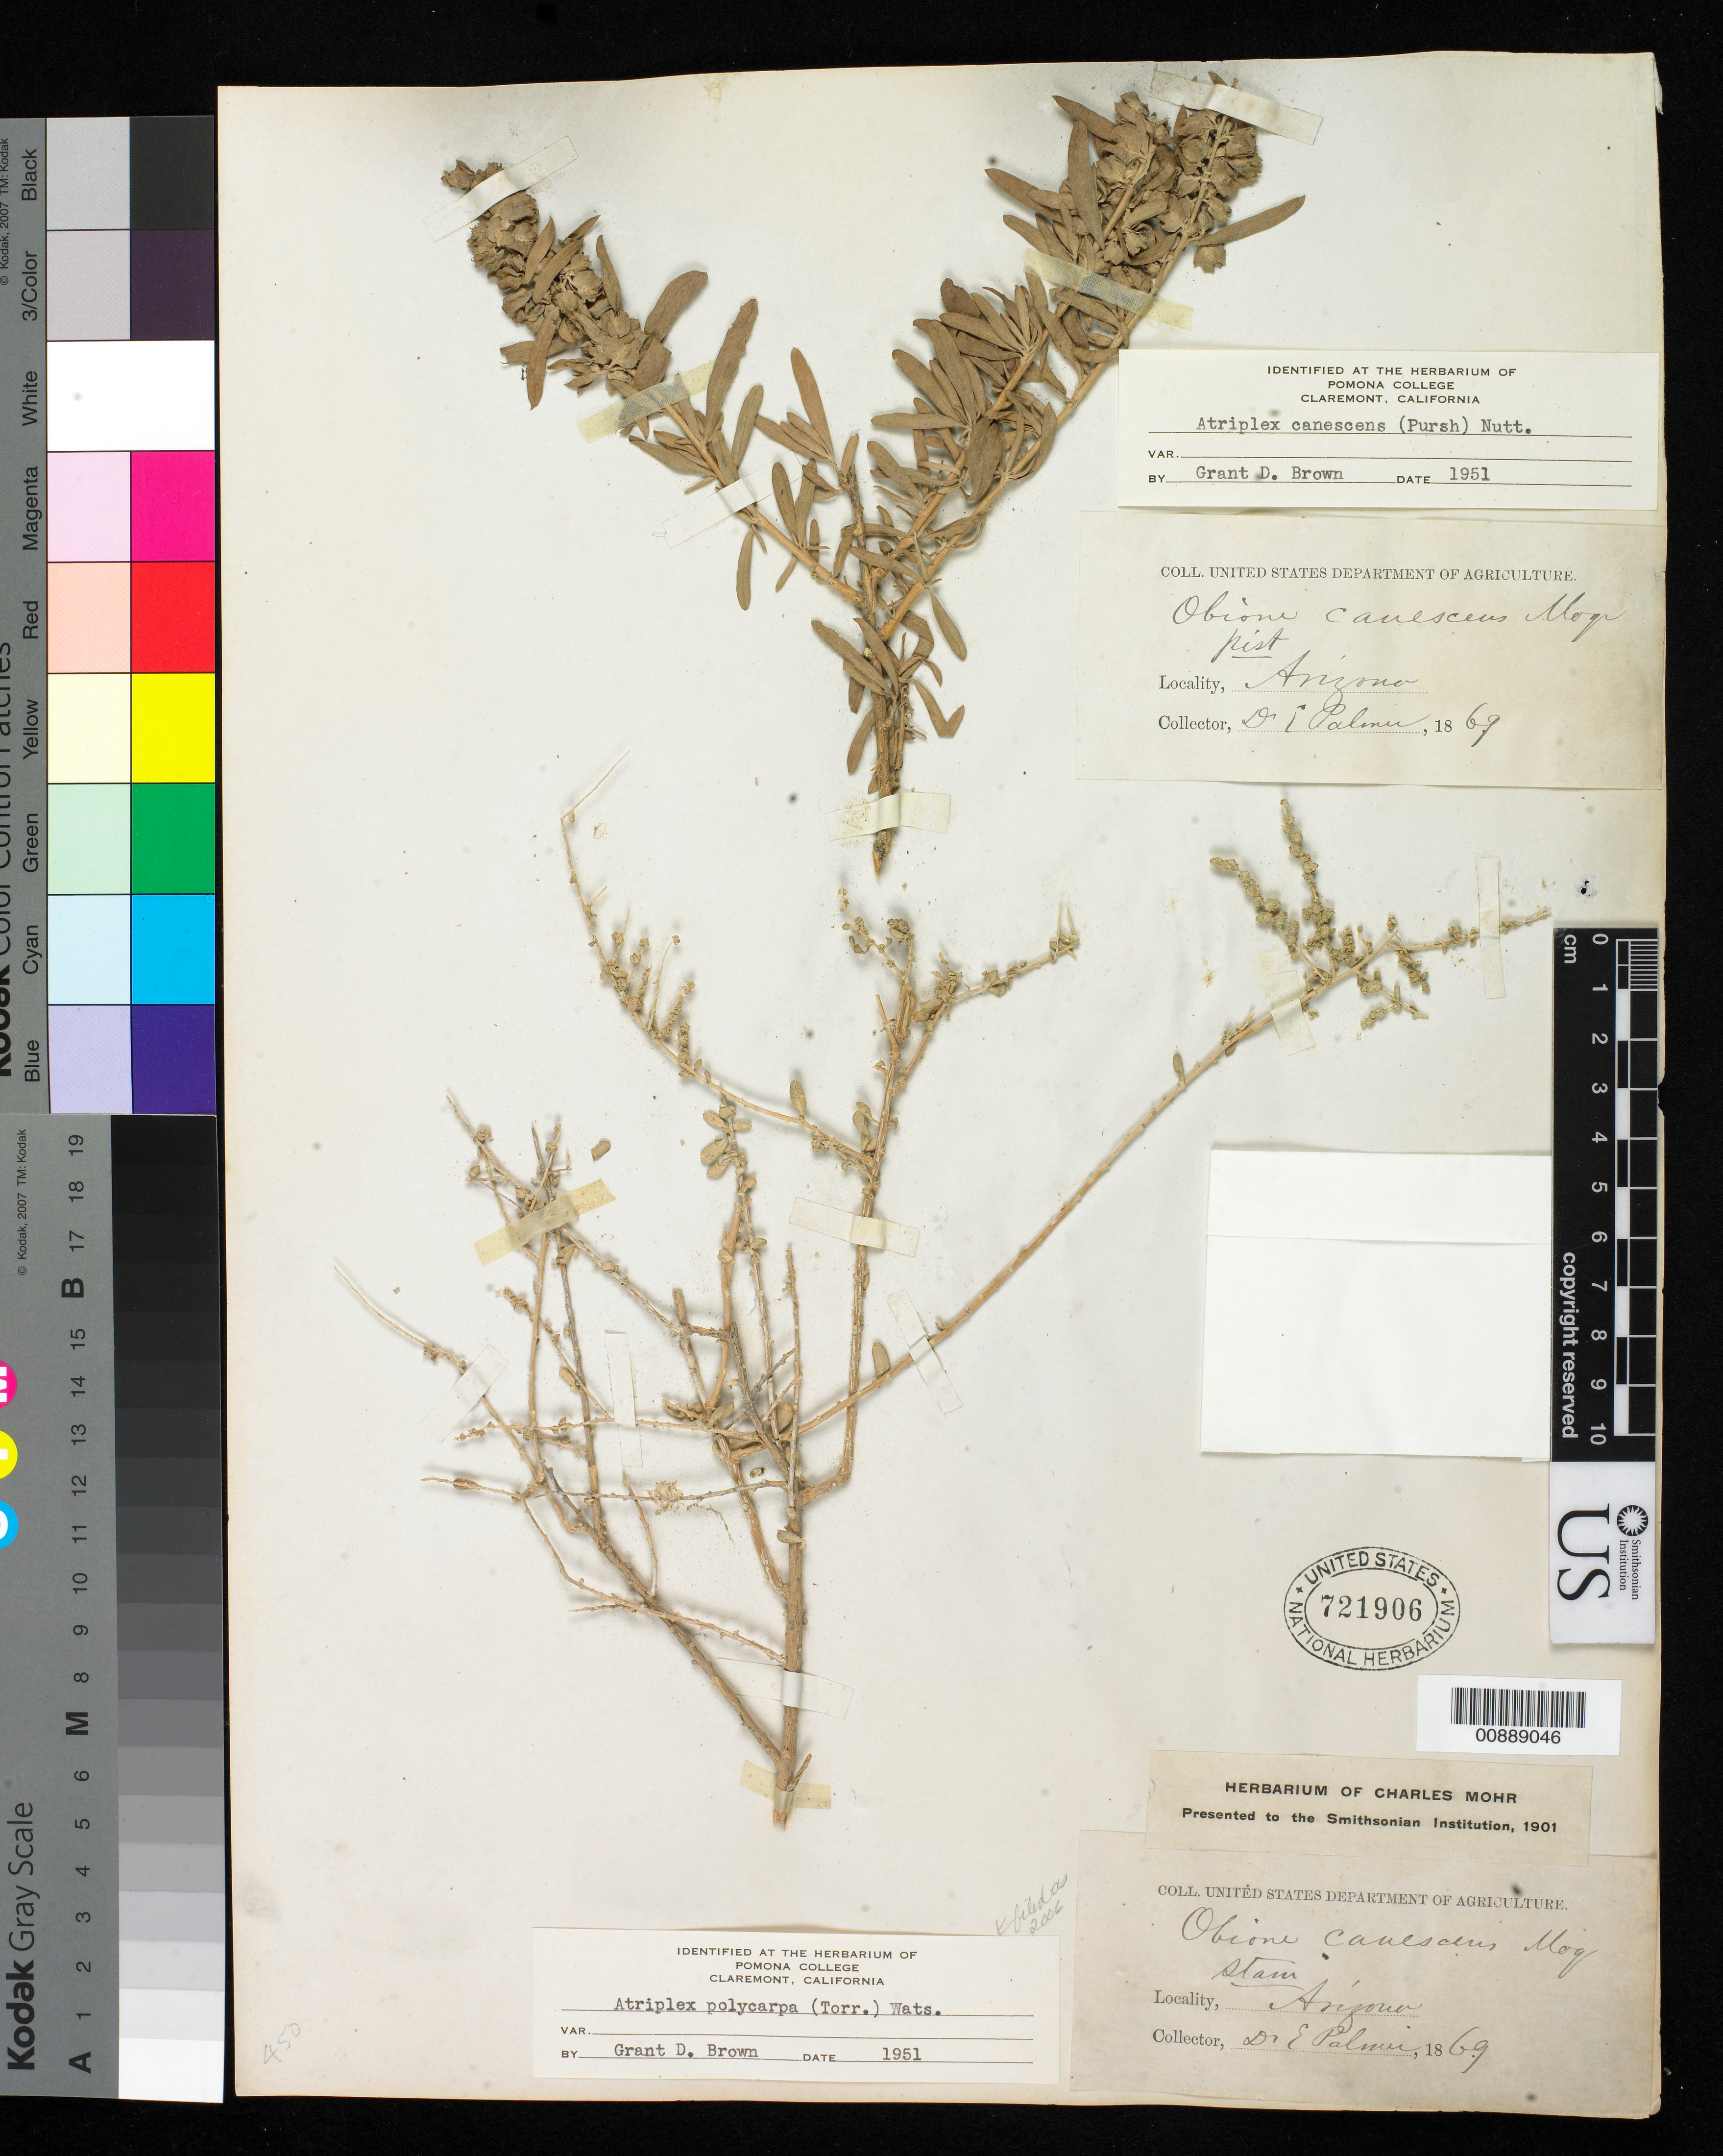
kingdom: Plantae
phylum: Tracheophyta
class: Magnoliopsida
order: Caryophyllales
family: Amaranthaceae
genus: Atriplex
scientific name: Atriplex polycarpa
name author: (Torr.) S. Watson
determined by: Brown, G. D.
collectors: E. Palmer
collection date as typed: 1869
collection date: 1869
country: United States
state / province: Arizona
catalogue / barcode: US 721906